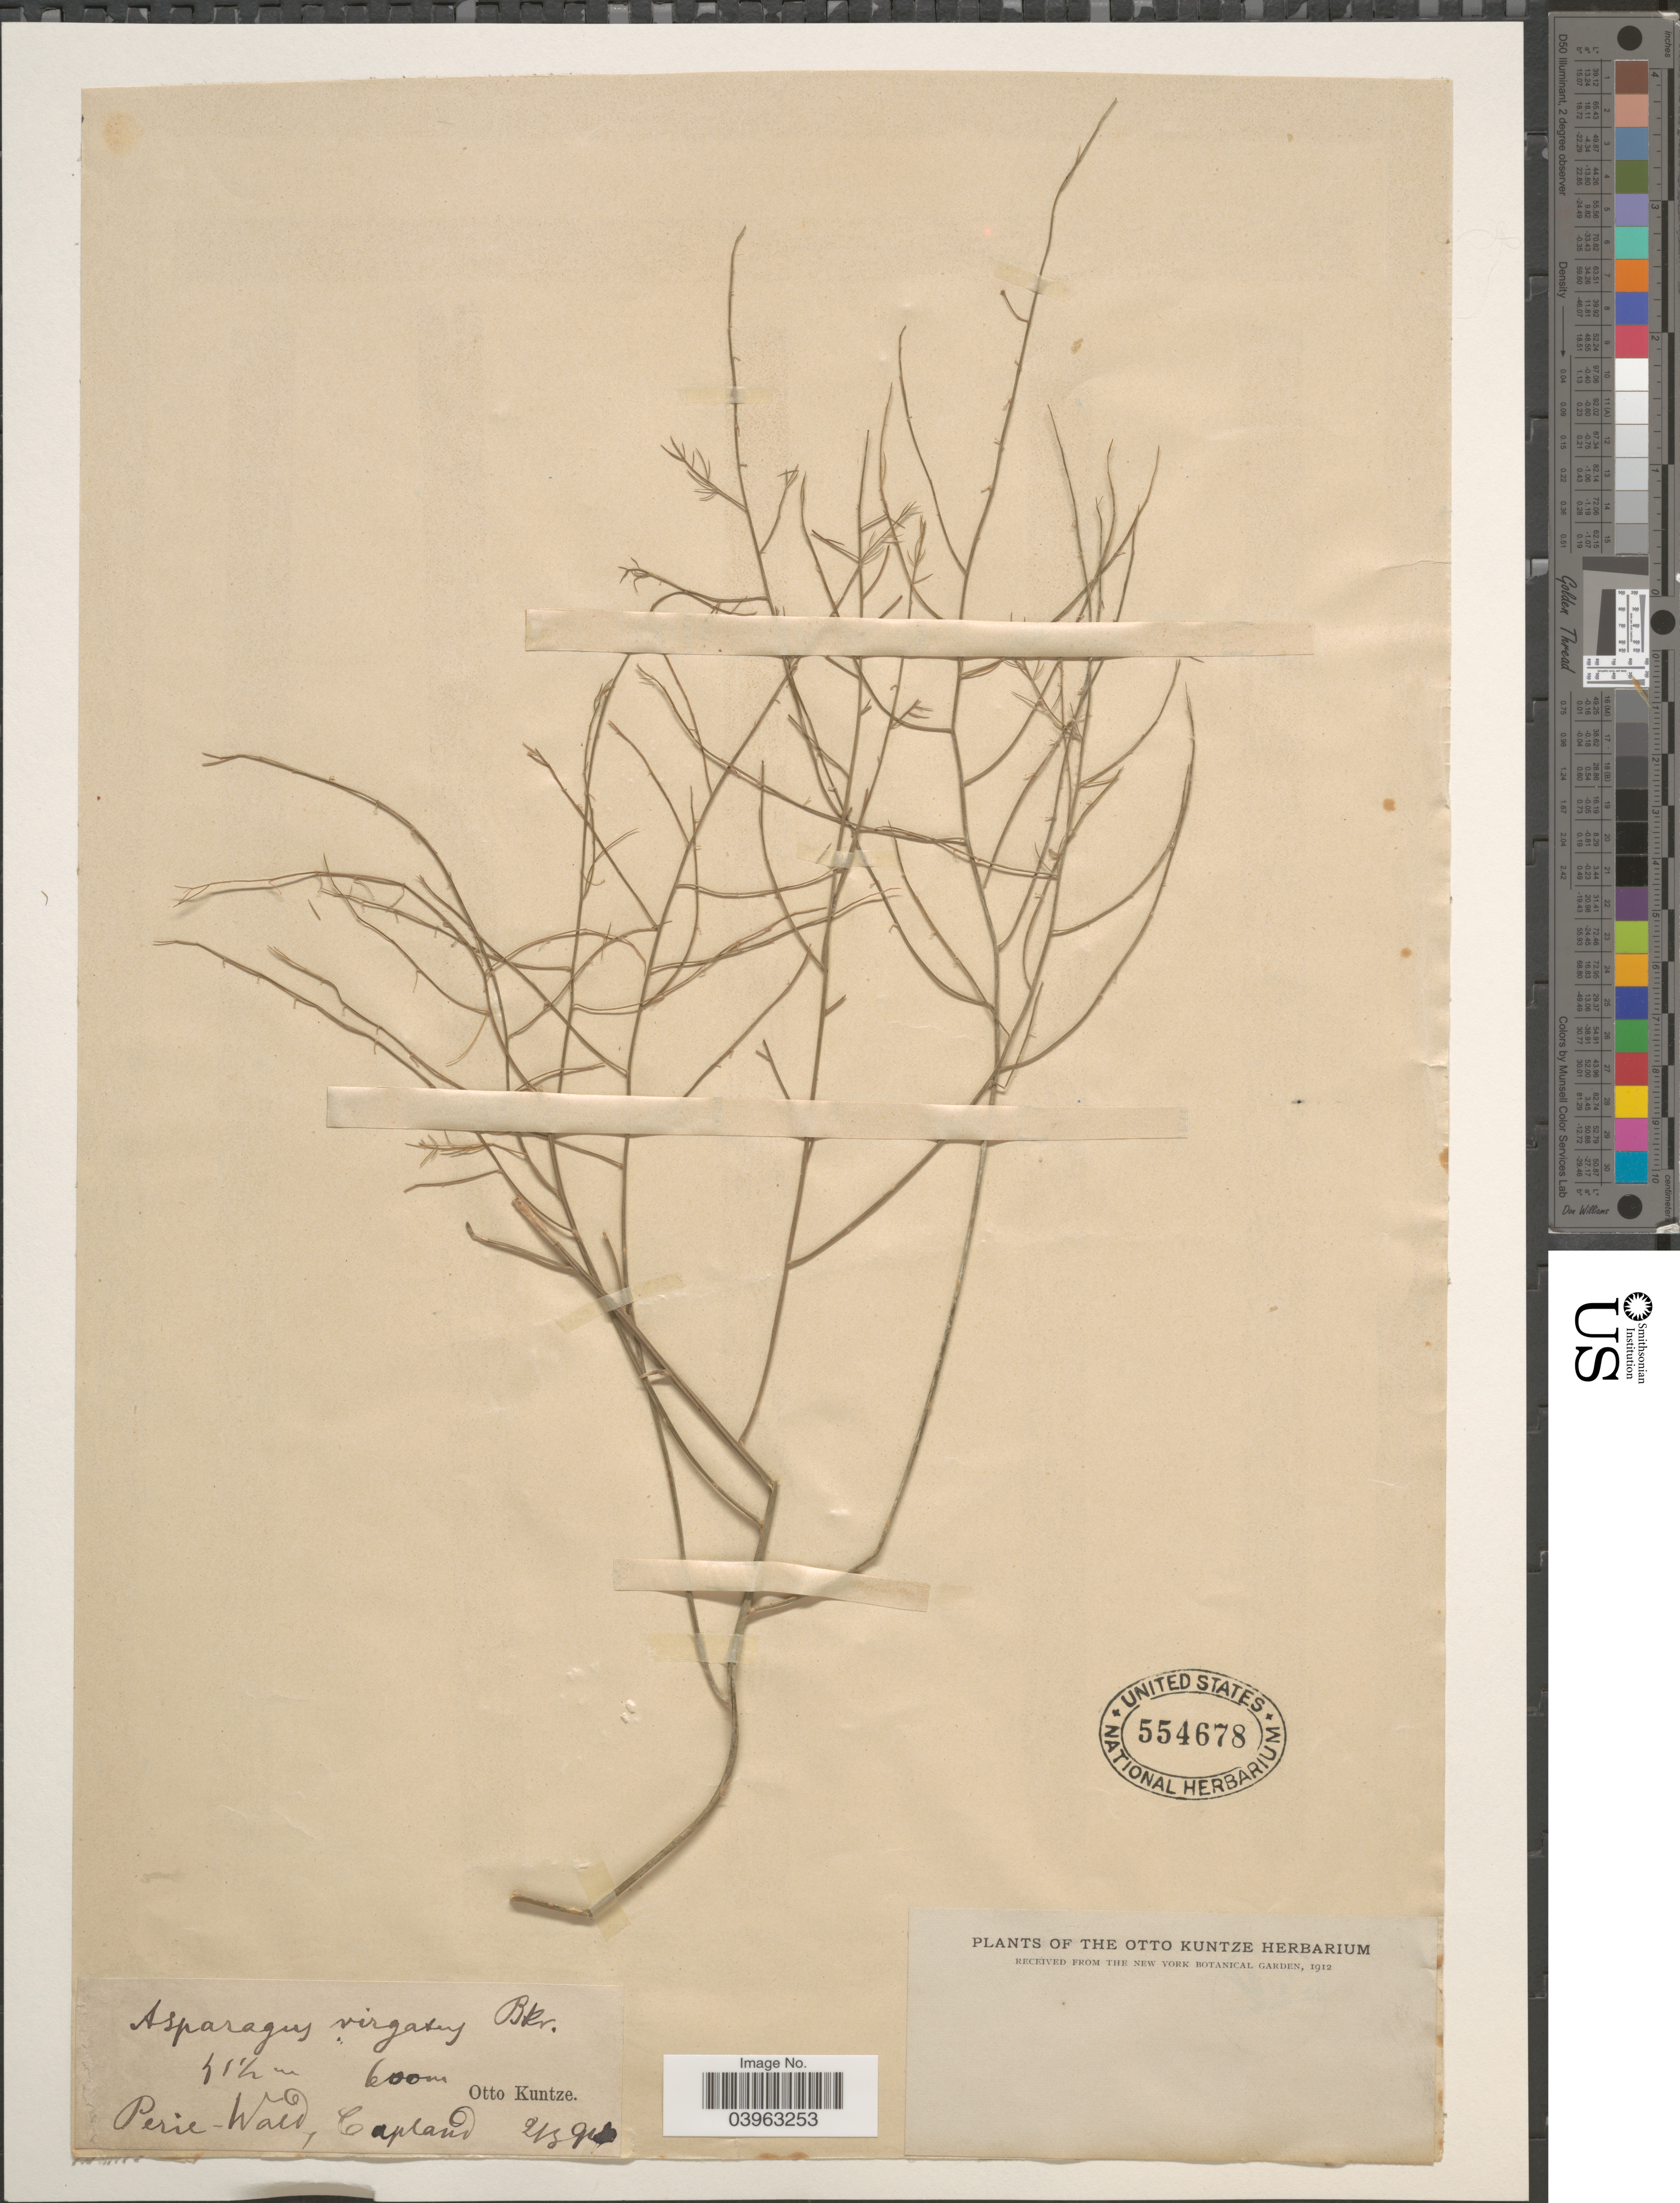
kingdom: Plantae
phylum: Tracheophyta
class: Liliopsida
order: Asparagales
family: Asparagaceae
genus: Asparagus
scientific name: Asparagus virgatus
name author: Baker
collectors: C.E.O. Kuntze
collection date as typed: Transcribed d/m/y: 21/3/91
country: South Africa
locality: Perie-Wald, Capland.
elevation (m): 600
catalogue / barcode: US 554678